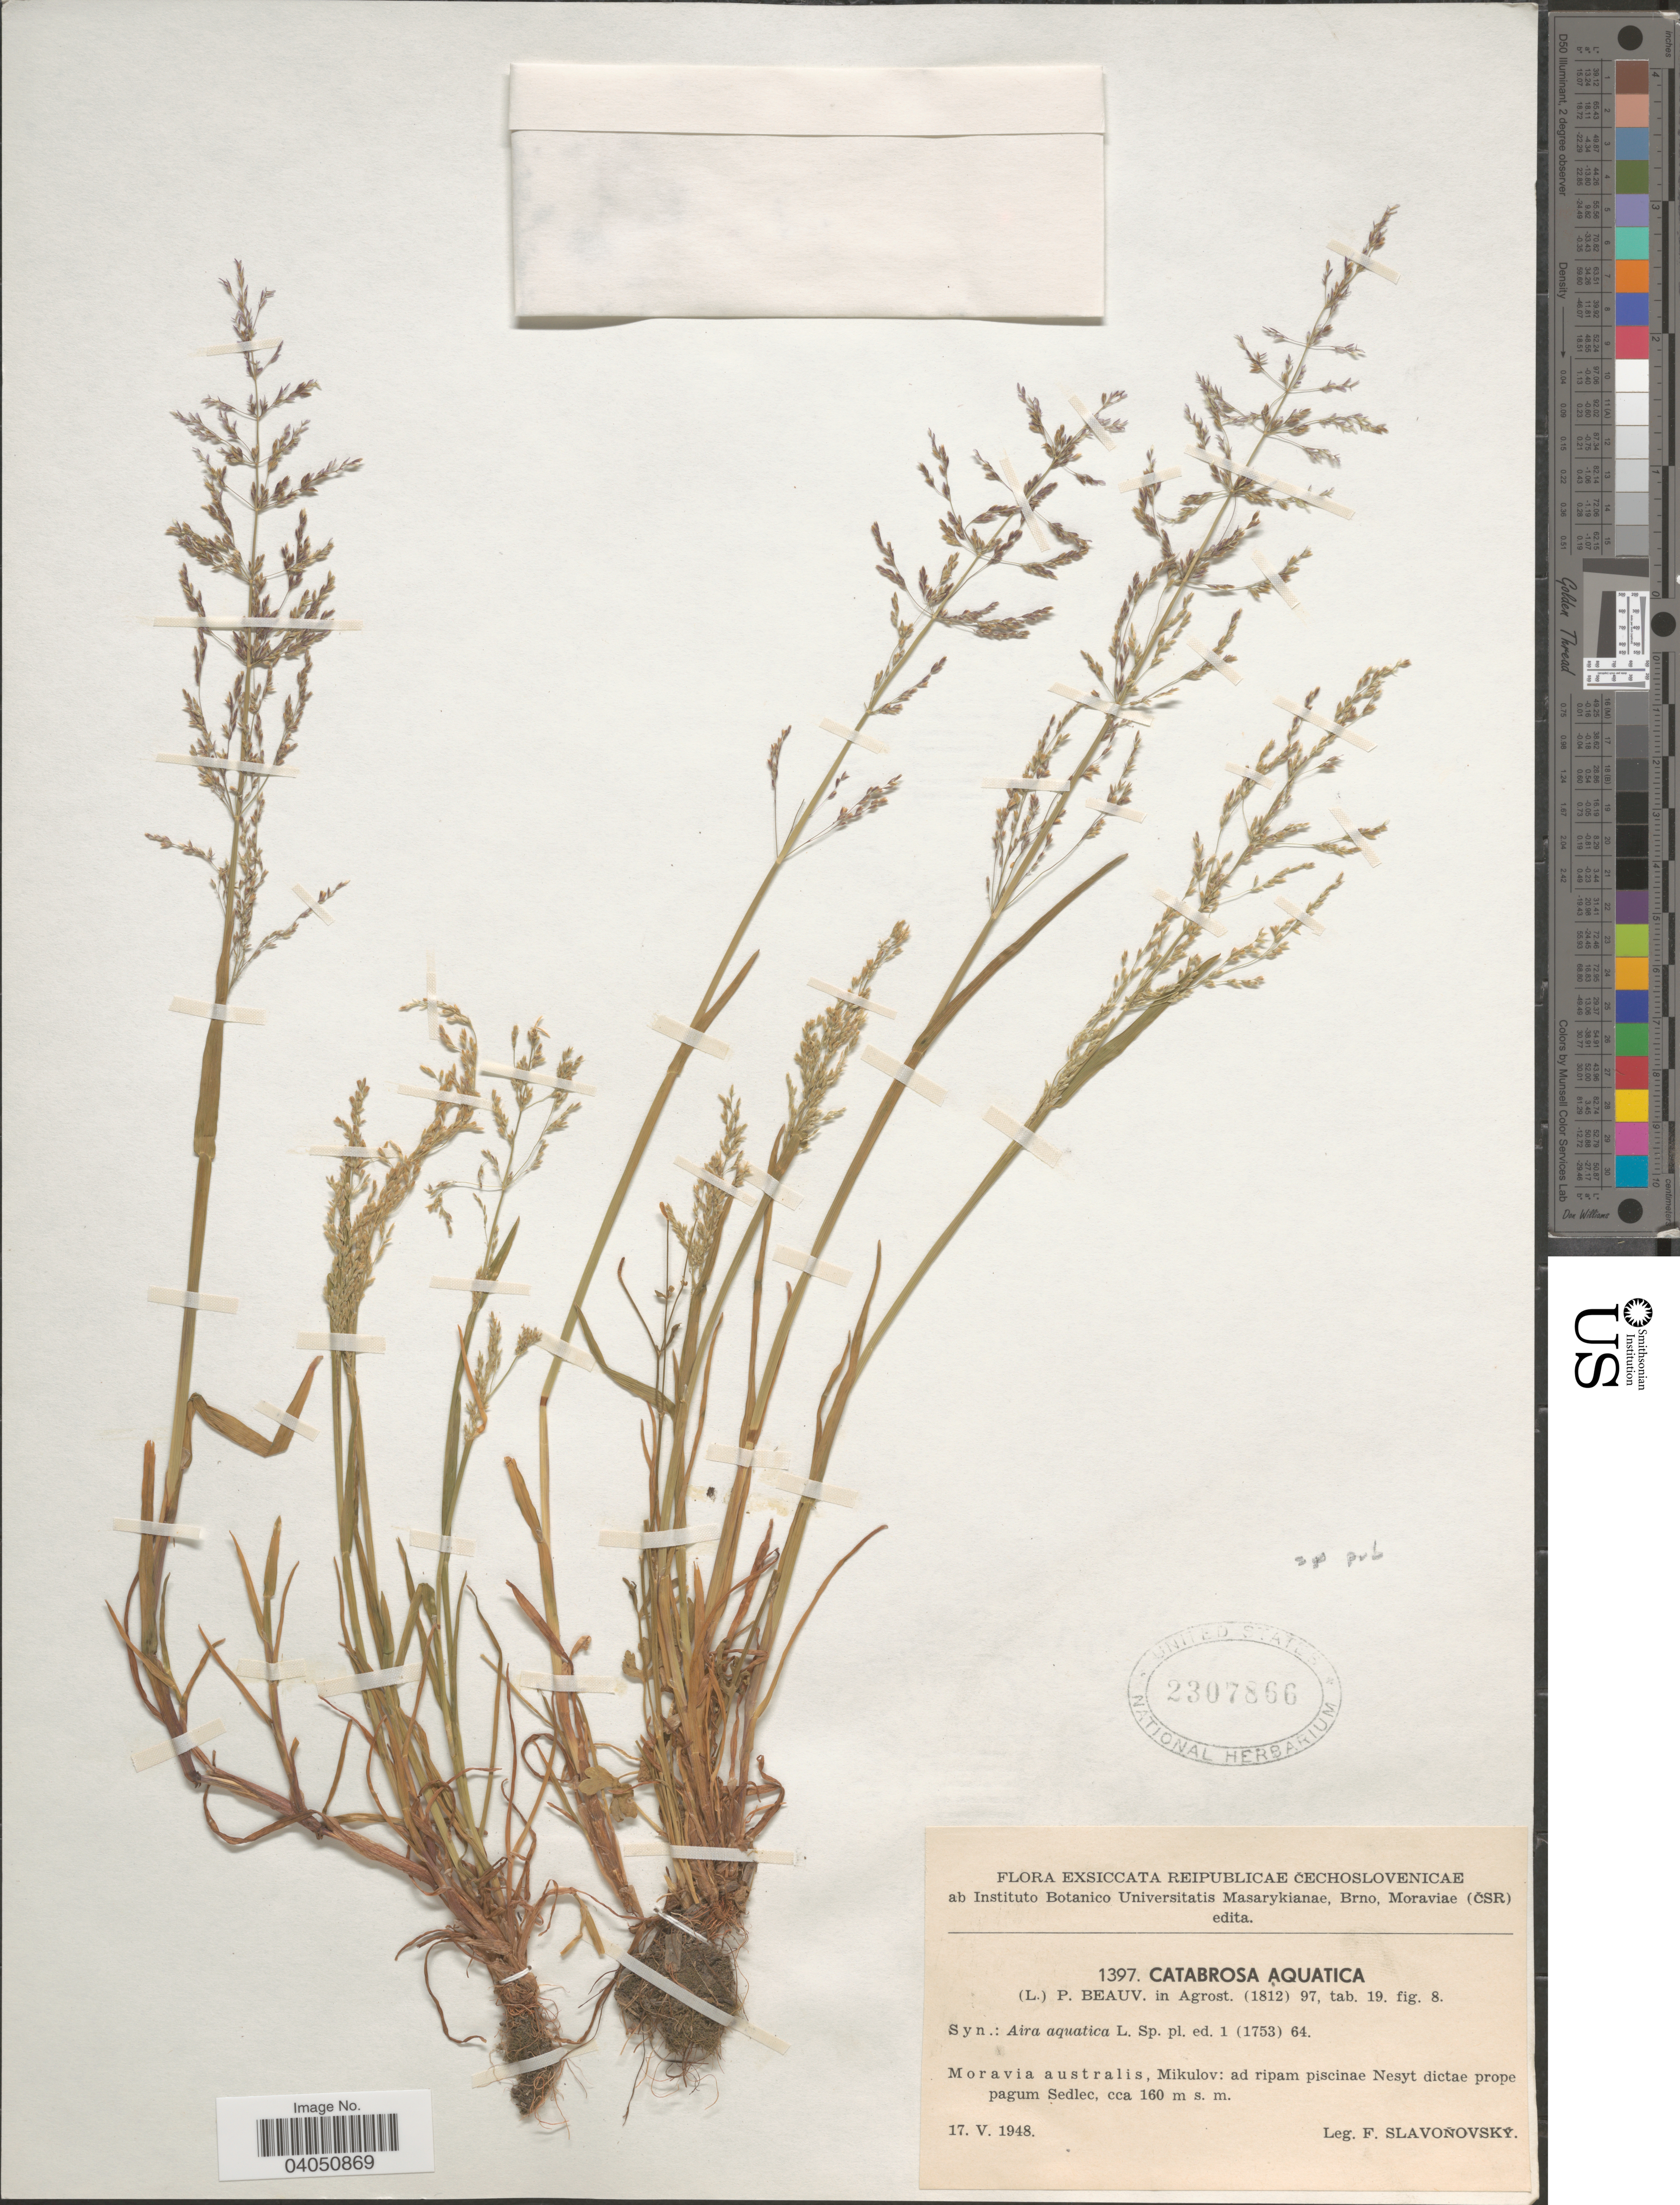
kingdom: Plantae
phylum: Tracheophyta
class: Liliopsida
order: Poales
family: Poaceae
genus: Catabrosa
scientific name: Catabrosa aquatica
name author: (L.) P. Beauv.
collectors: F. Slavonovsky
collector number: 1397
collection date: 1948-05-17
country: Czechia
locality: Reipublicae Cechoslovenicae. Moravia australis, Mikulov: ad ripam piscinae Nesyt dictae prope pagum Sedlec.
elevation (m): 160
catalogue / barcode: US 2307866